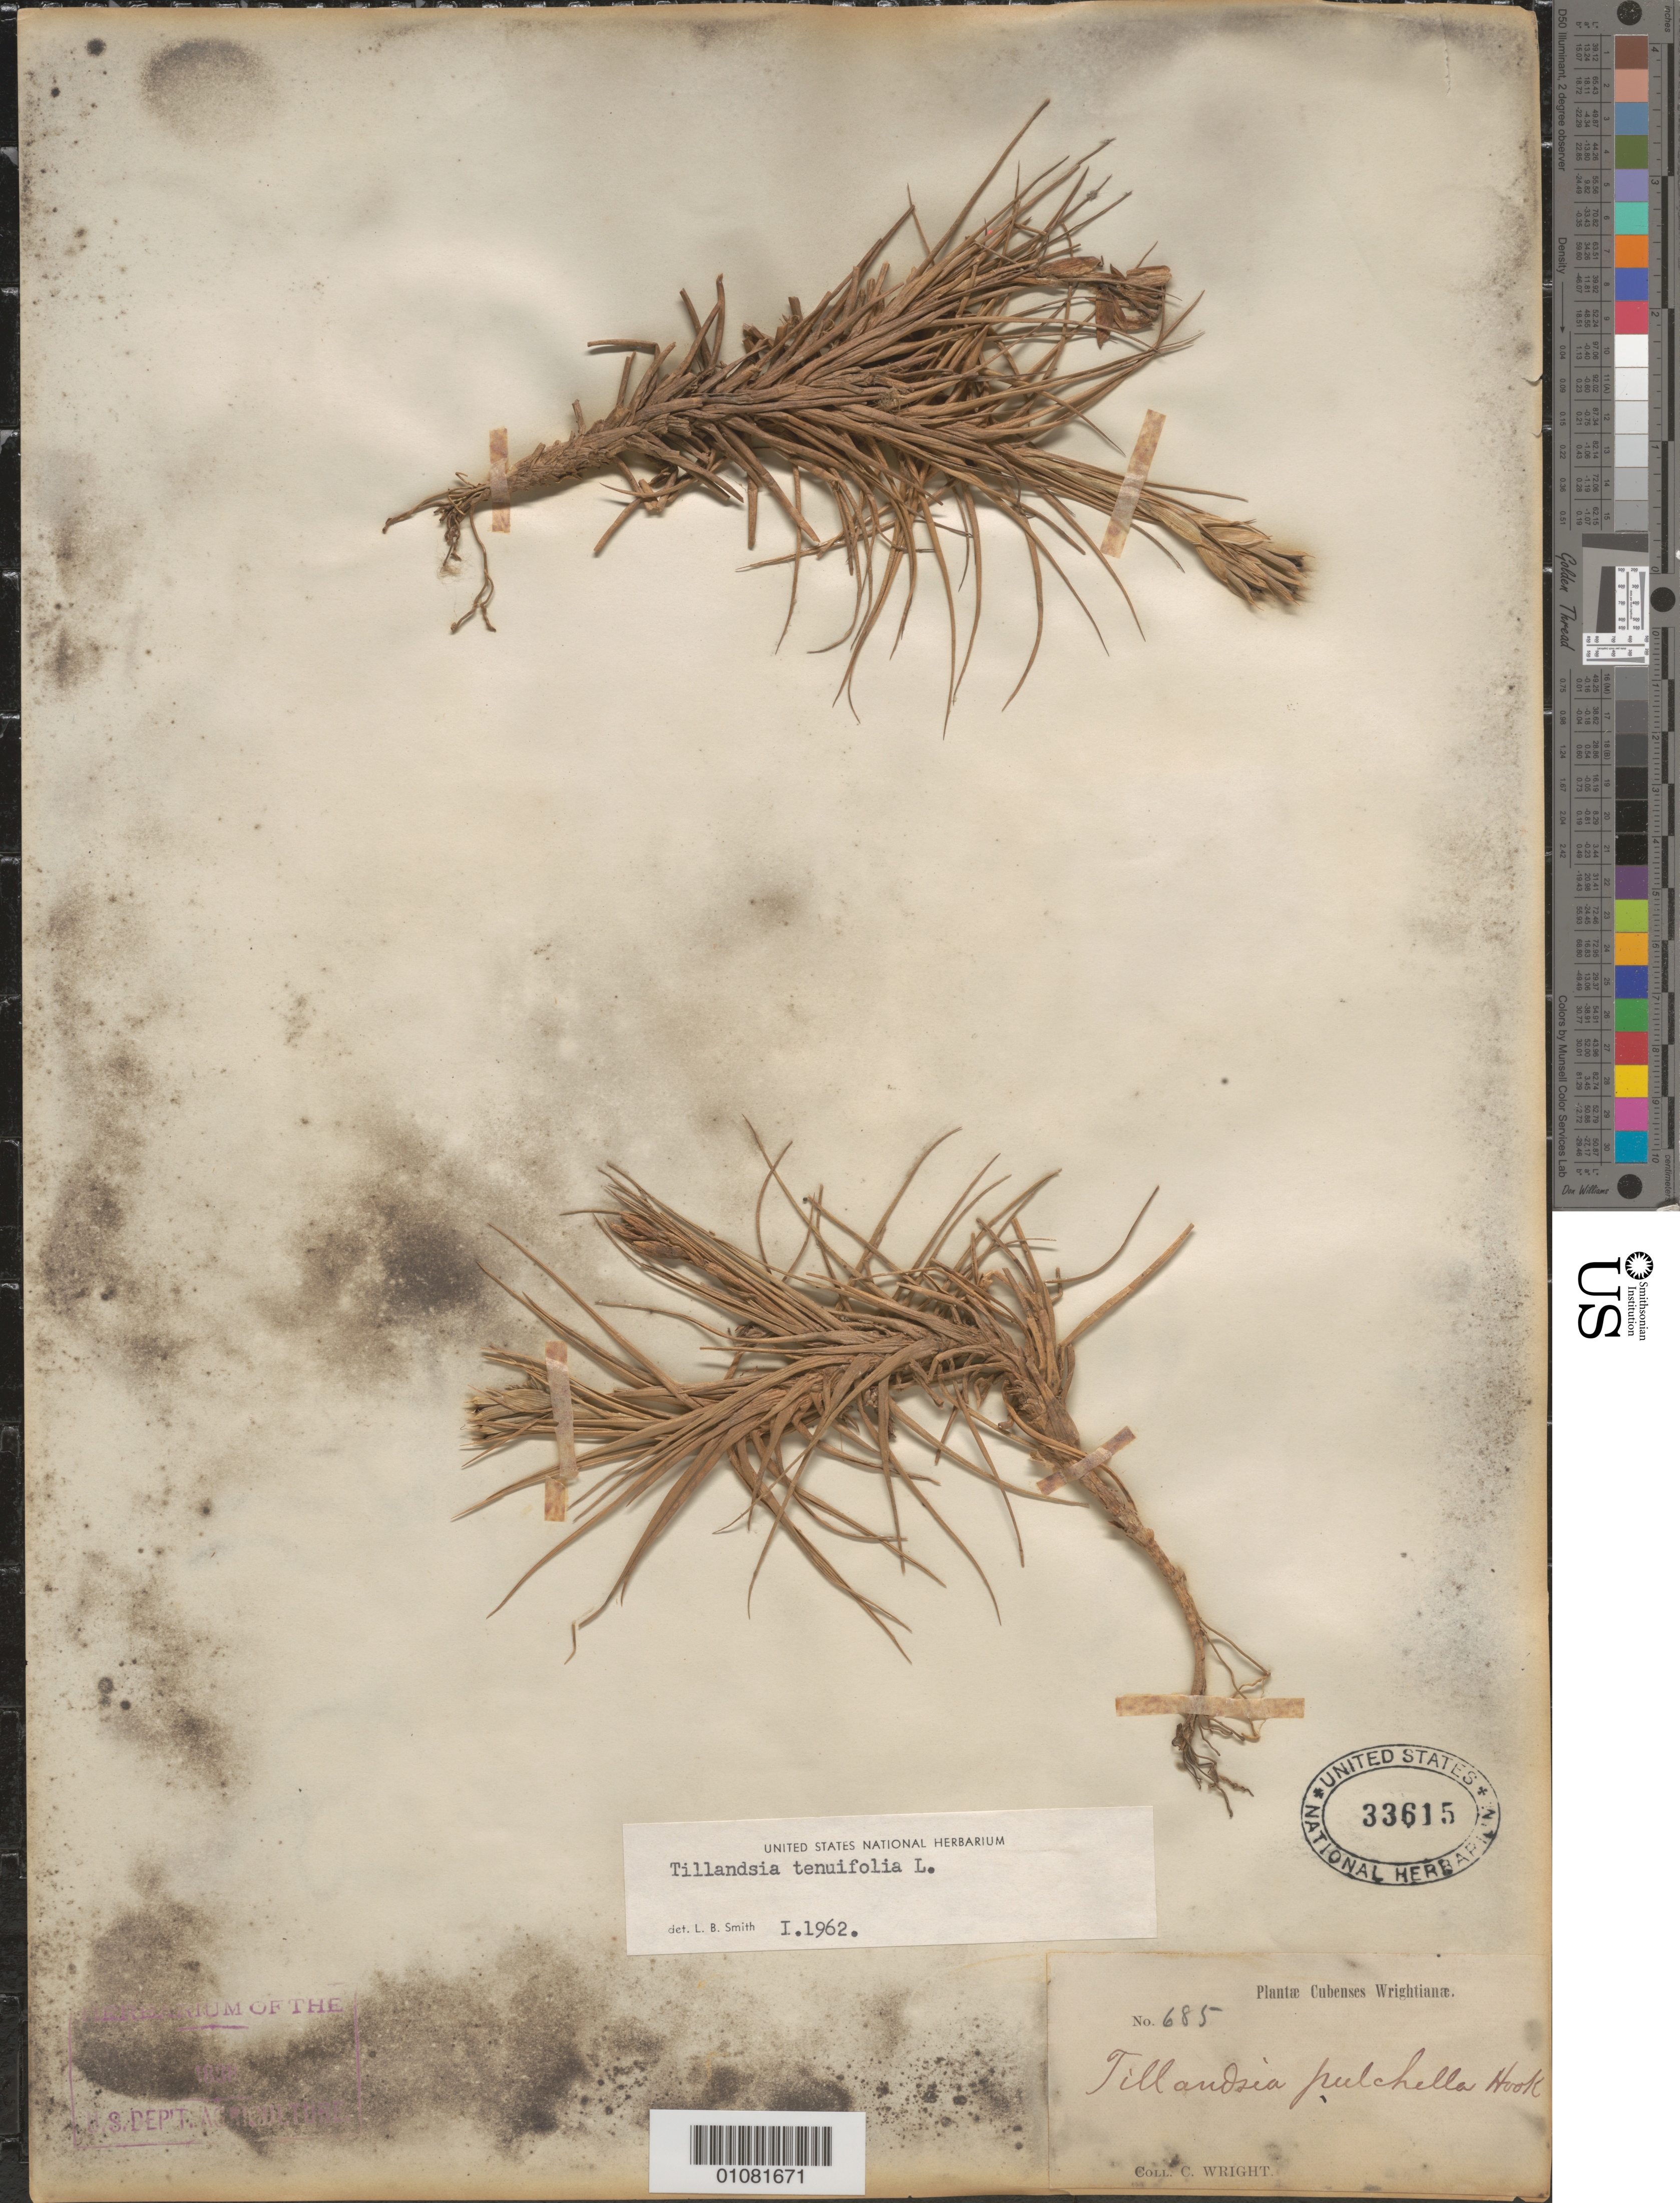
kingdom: Plantae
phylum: Tracheophyta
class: Liliopsida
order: Poales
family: Bromeliaceae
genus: Tillandsia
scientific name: Tillandsia tenuifolia var. tenuifolia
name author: L.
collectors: C. Wright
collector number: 685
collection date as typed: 1800 to 1899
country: Cuba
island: Cuba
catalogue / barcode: US 33615